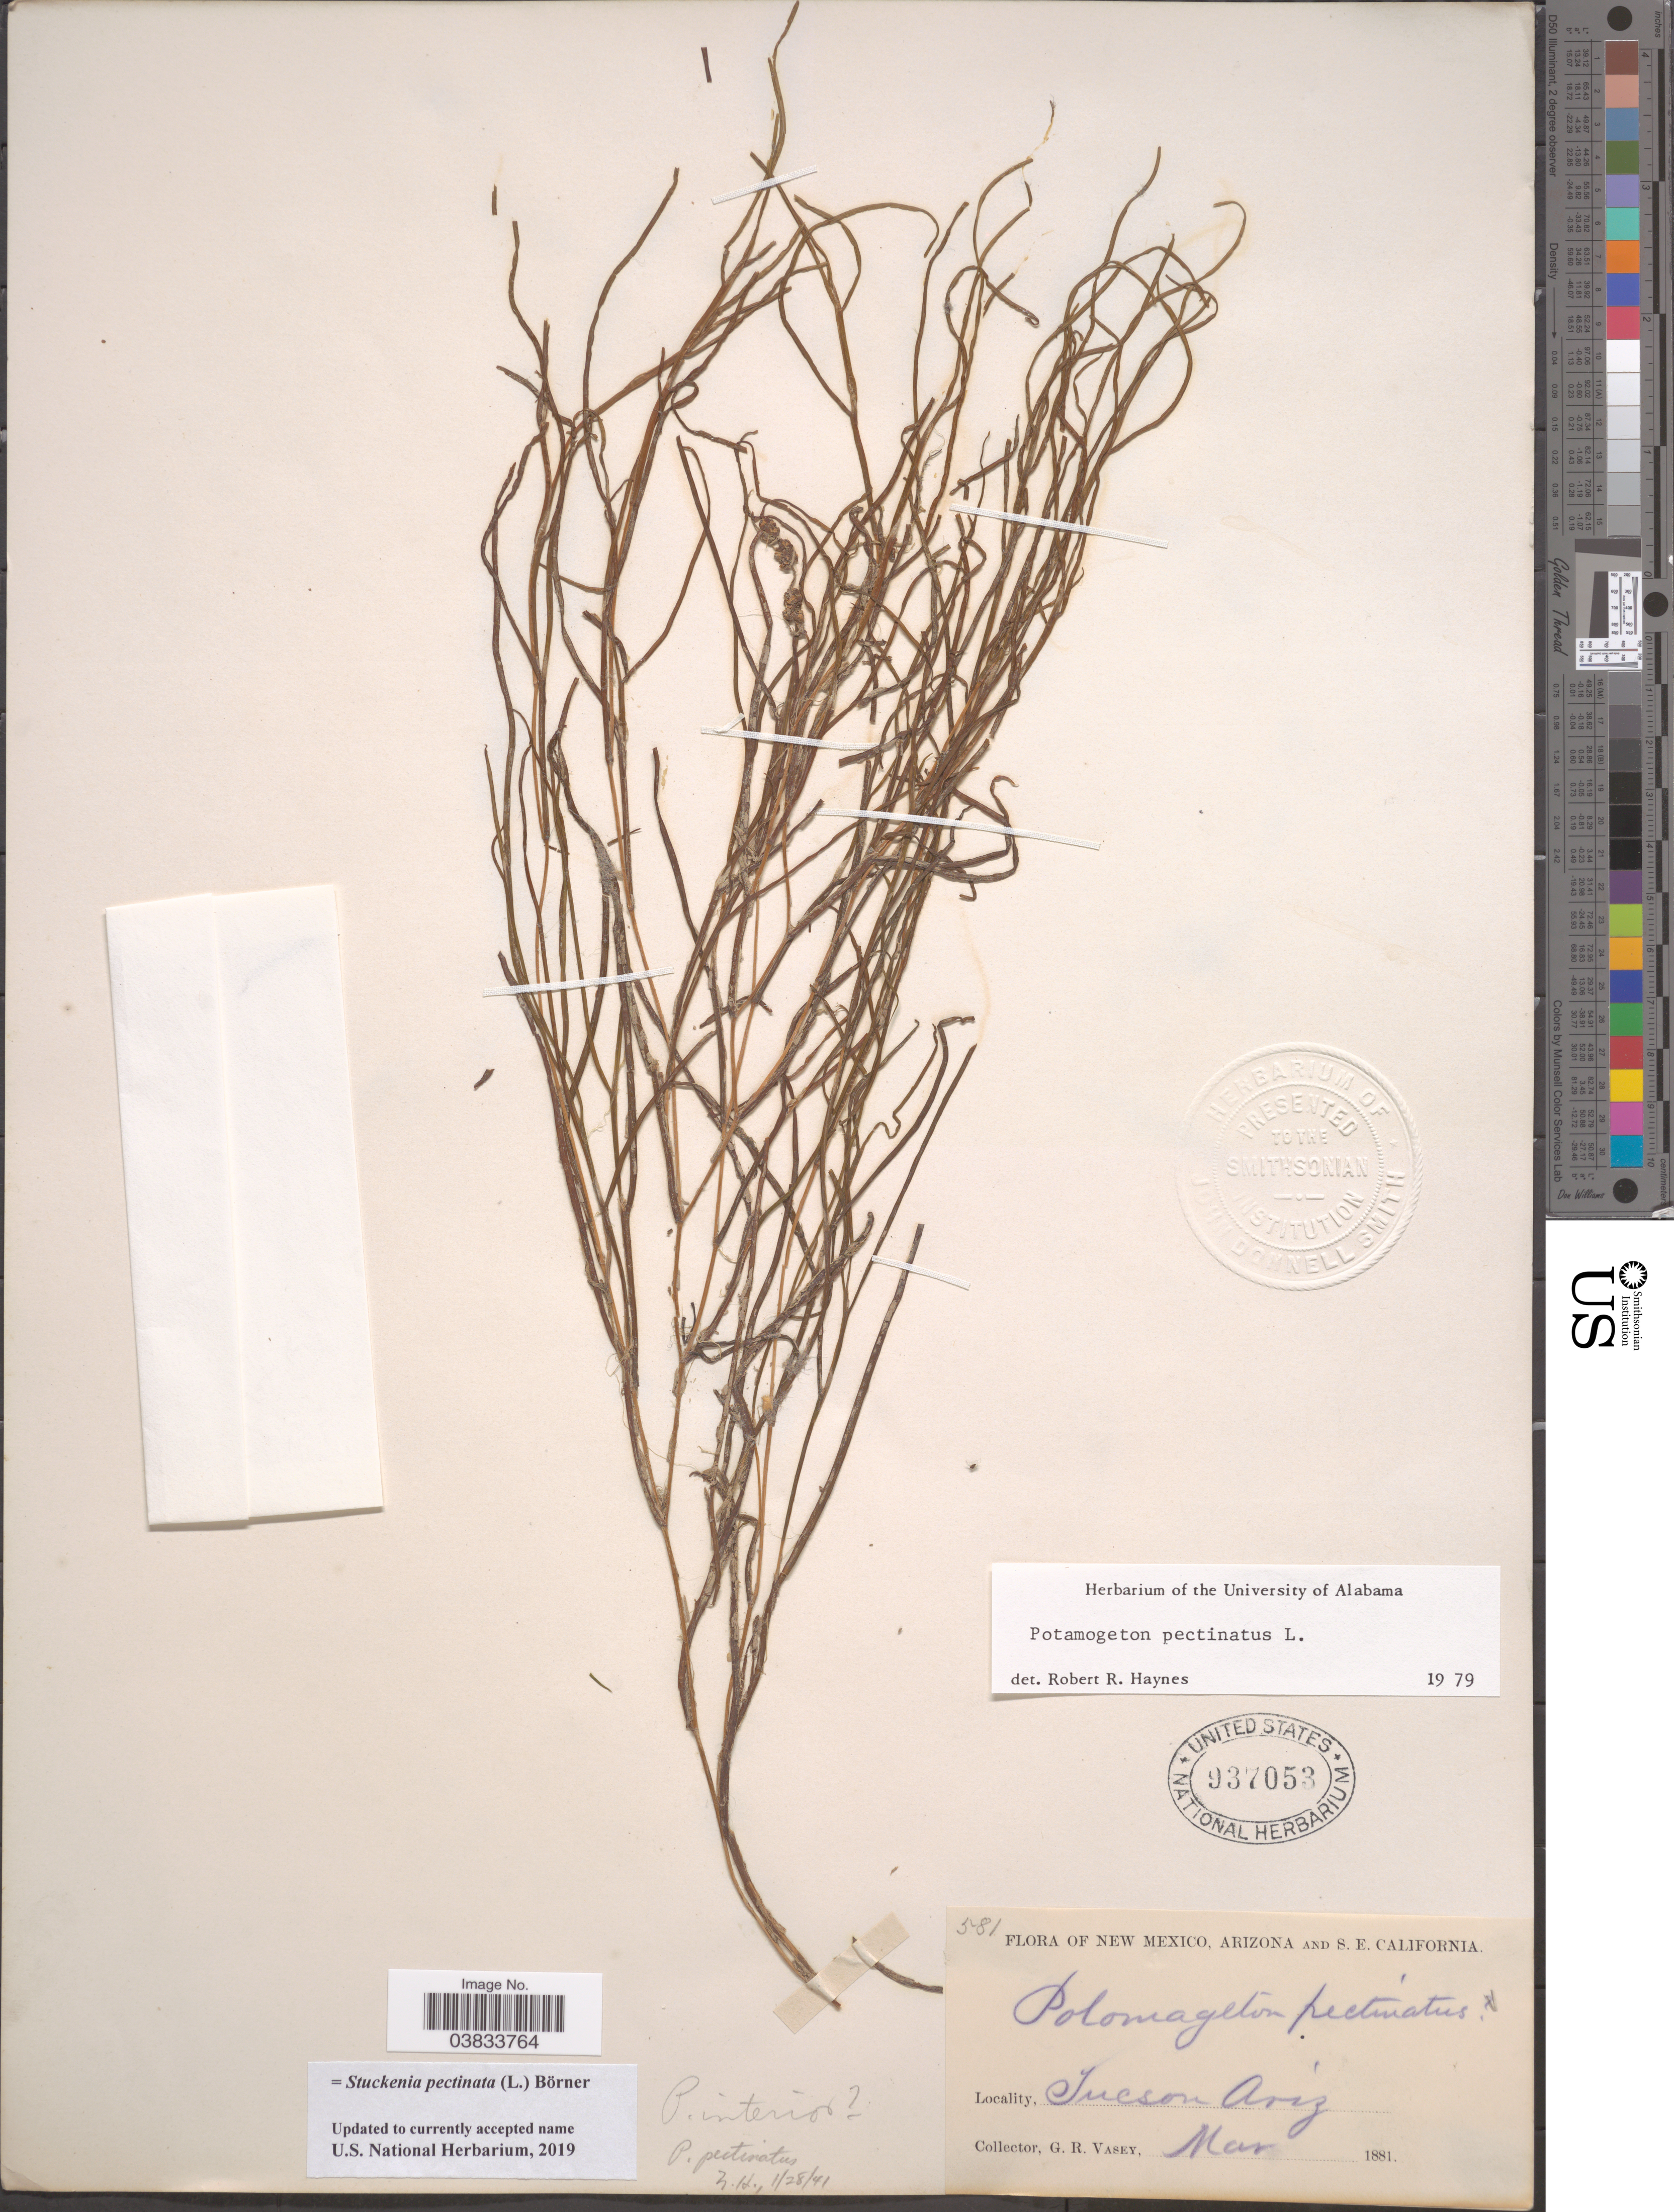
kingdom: Plantae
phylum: Tracheophyta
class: Liliopsida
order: Alismatales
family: Potamogetonaceae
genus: Stuckenia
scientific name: Stuckenia pectinata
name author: (L.) Börner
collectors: G. R. Vasey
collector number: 581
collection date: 1881-03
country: United States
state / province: Arizona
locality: Tucson.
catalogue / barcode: US 937053